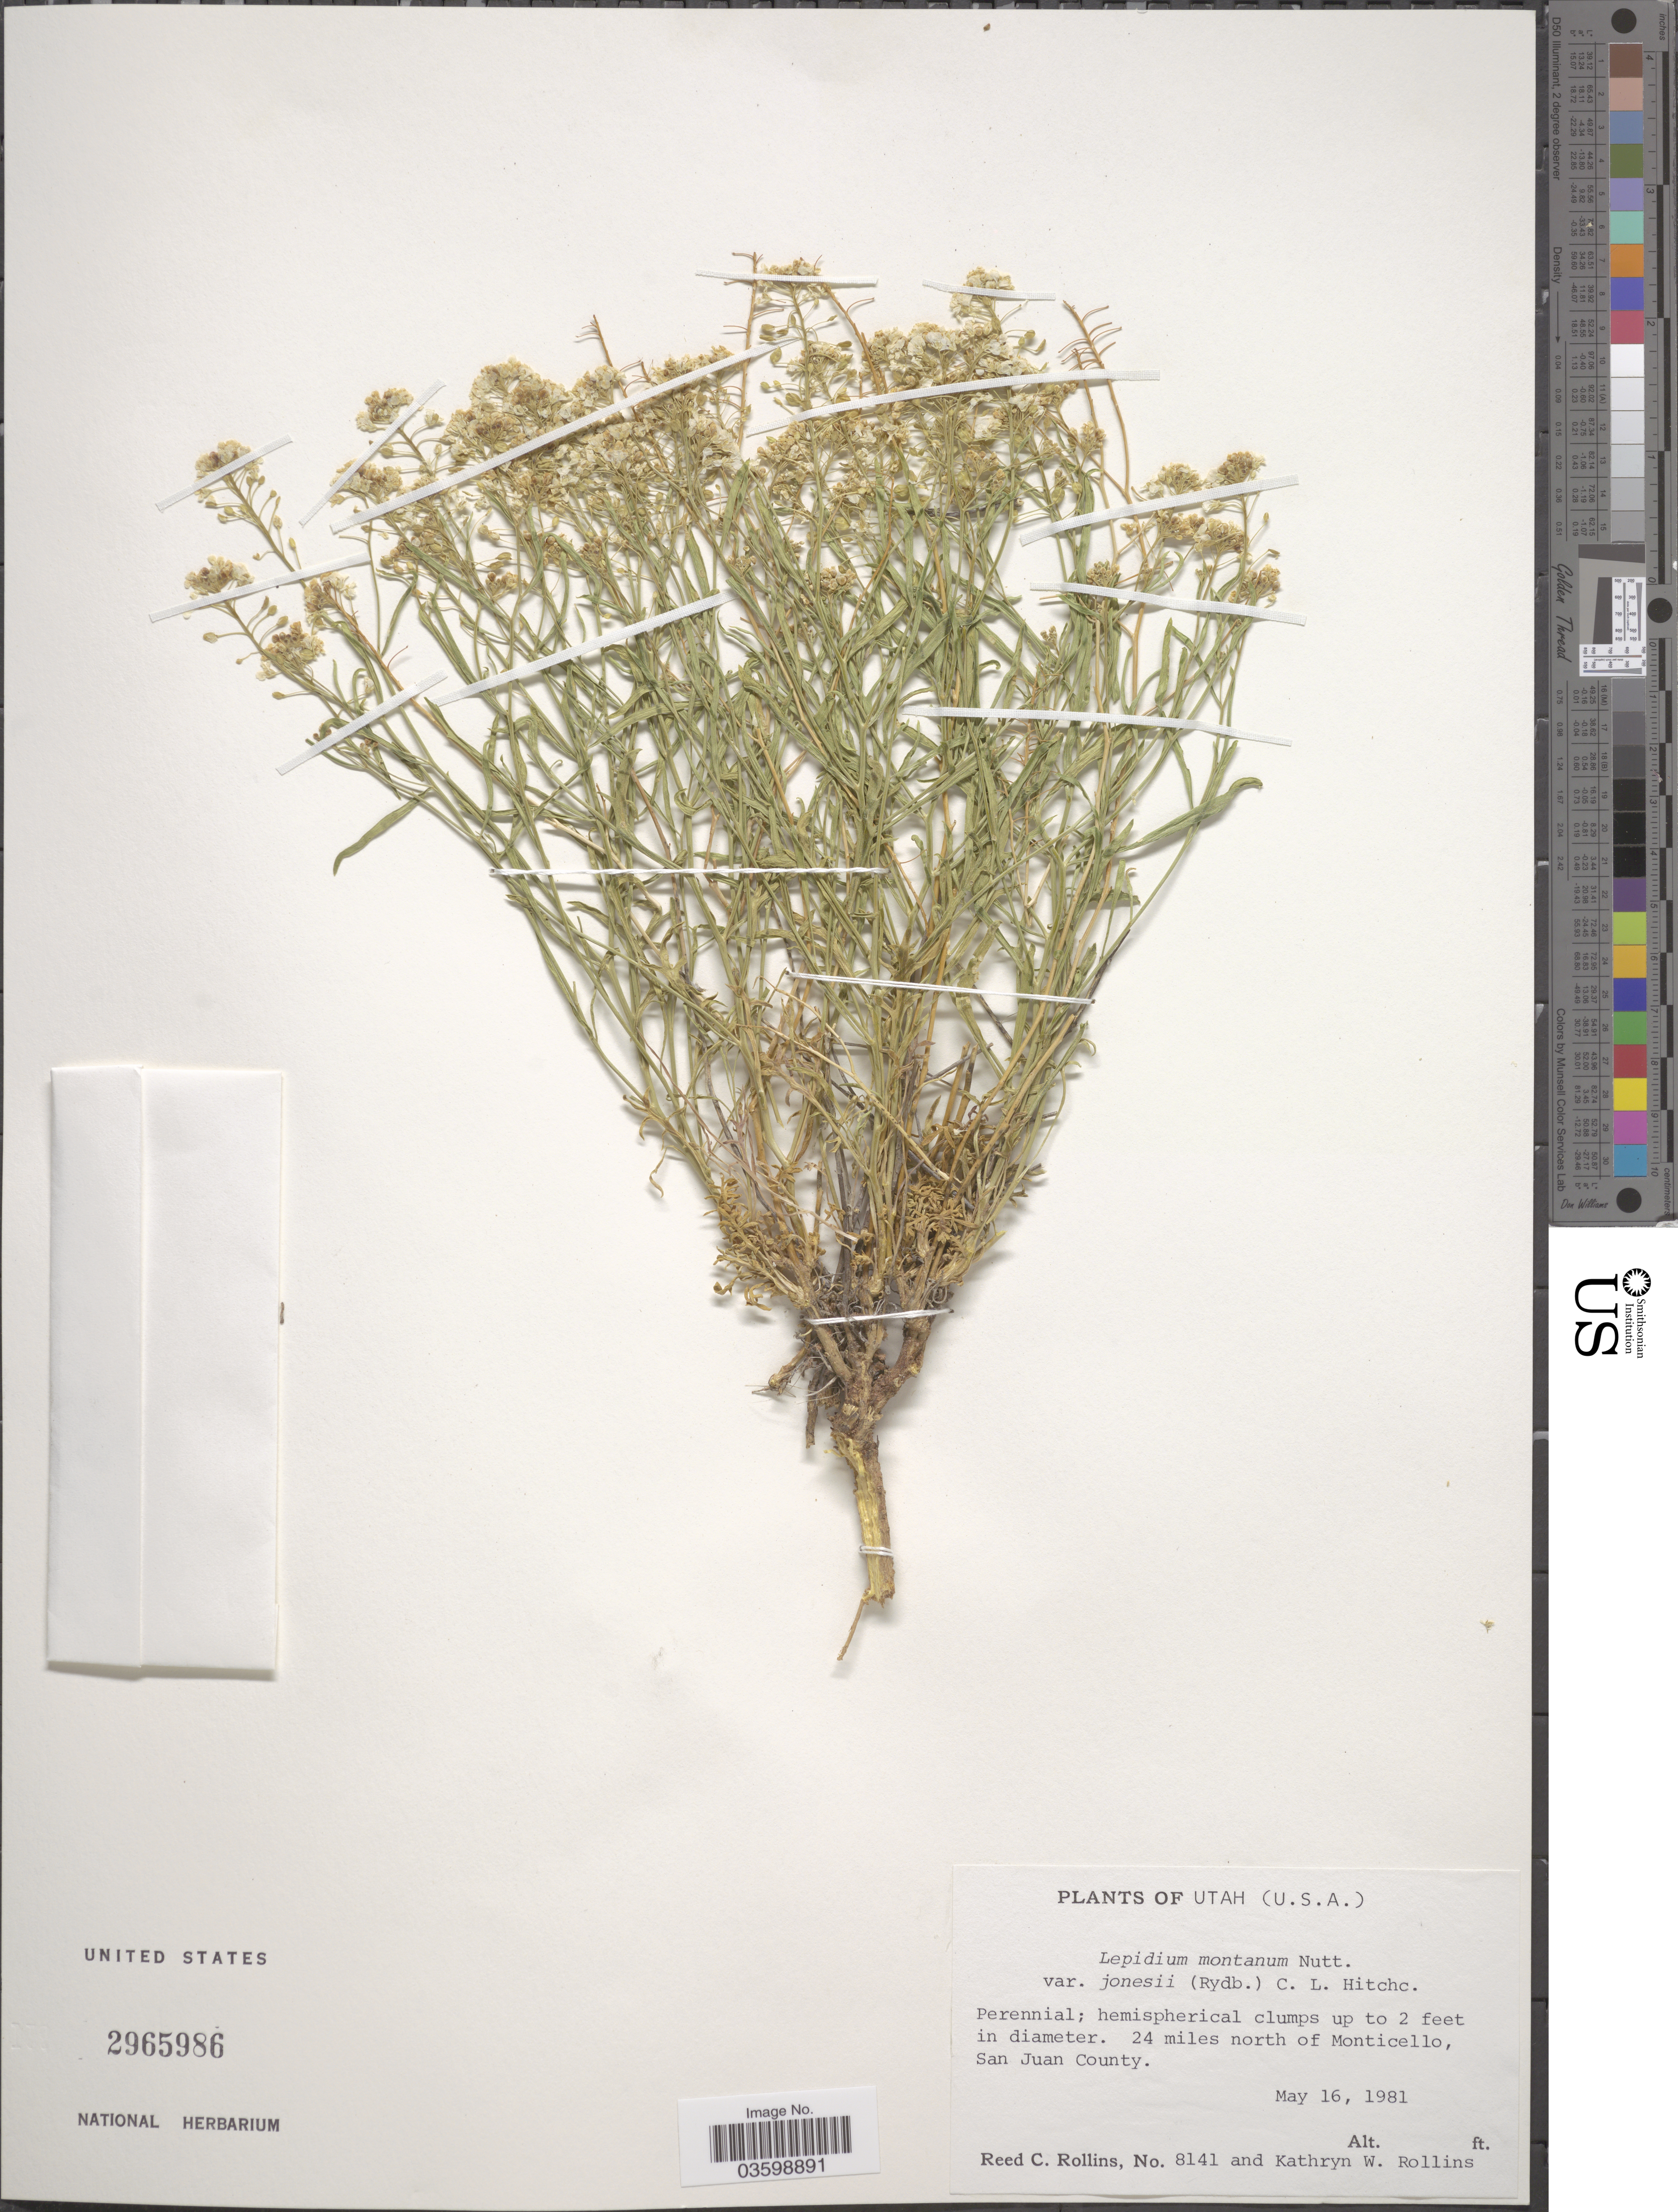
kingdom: Plantae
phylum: Tracheophyta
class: Magnoliopsida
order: Brassicales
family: Brassicaceae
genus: Lepidium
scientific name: Lepidium montanum var. jonesii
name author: (Rydb.) C.L. Hitchc.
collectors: R. C. Rollins & K. W. Rollins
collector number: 8141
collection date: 1981-05-16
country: United States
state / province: Utah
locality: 24 miles north of Monticello, San Juan County.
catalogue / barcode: US 2965986